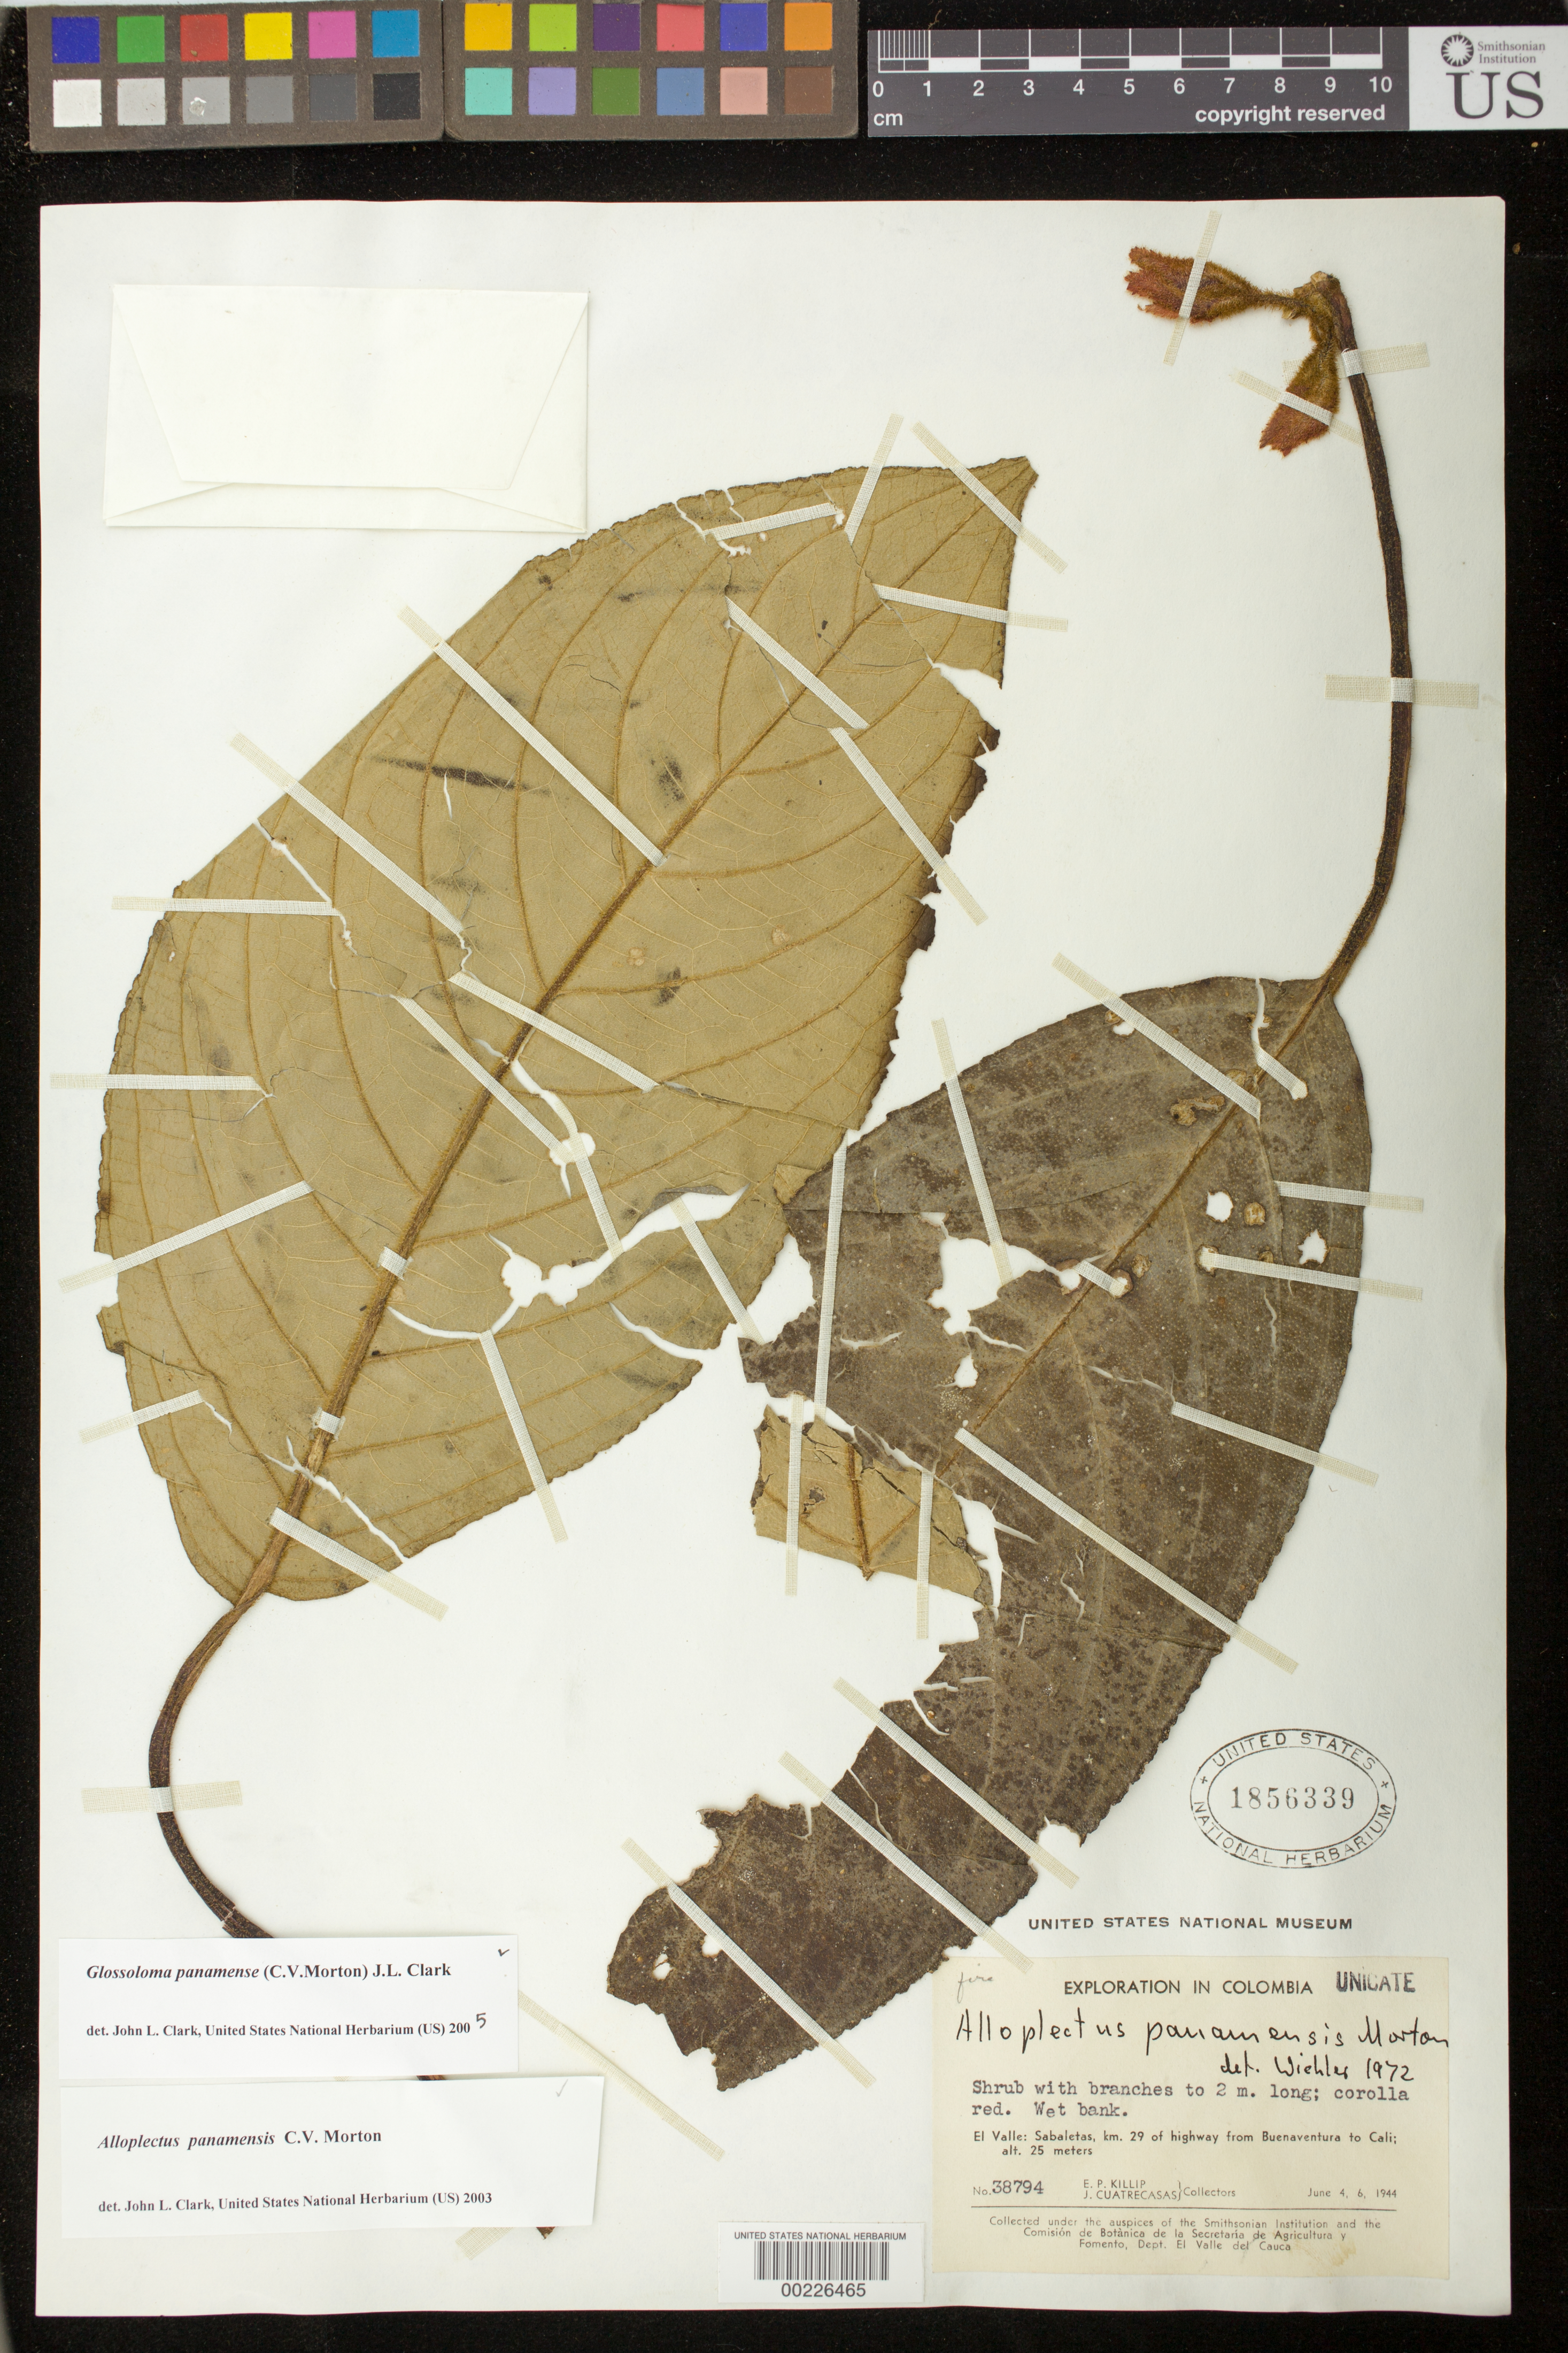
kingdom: Plantae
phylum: Tracheophyta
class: Magnoliopsida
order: Lamiales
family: Gesneriaceae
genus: Glossoloma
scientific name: Glossoloma panamense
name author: (C.V. Morton) J.L. Clark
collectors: E. P. Killip & J. Cuatrecasas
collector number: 38794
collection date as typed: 4-6 Jun 1944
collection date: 1944-06-04/1944-06-06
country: Colombia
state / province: Valle del Cauca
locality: Sabaletas, km 29 of highway from Buenaventura to Cali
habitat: Wet bank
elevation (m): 25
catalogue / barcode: US 1856339